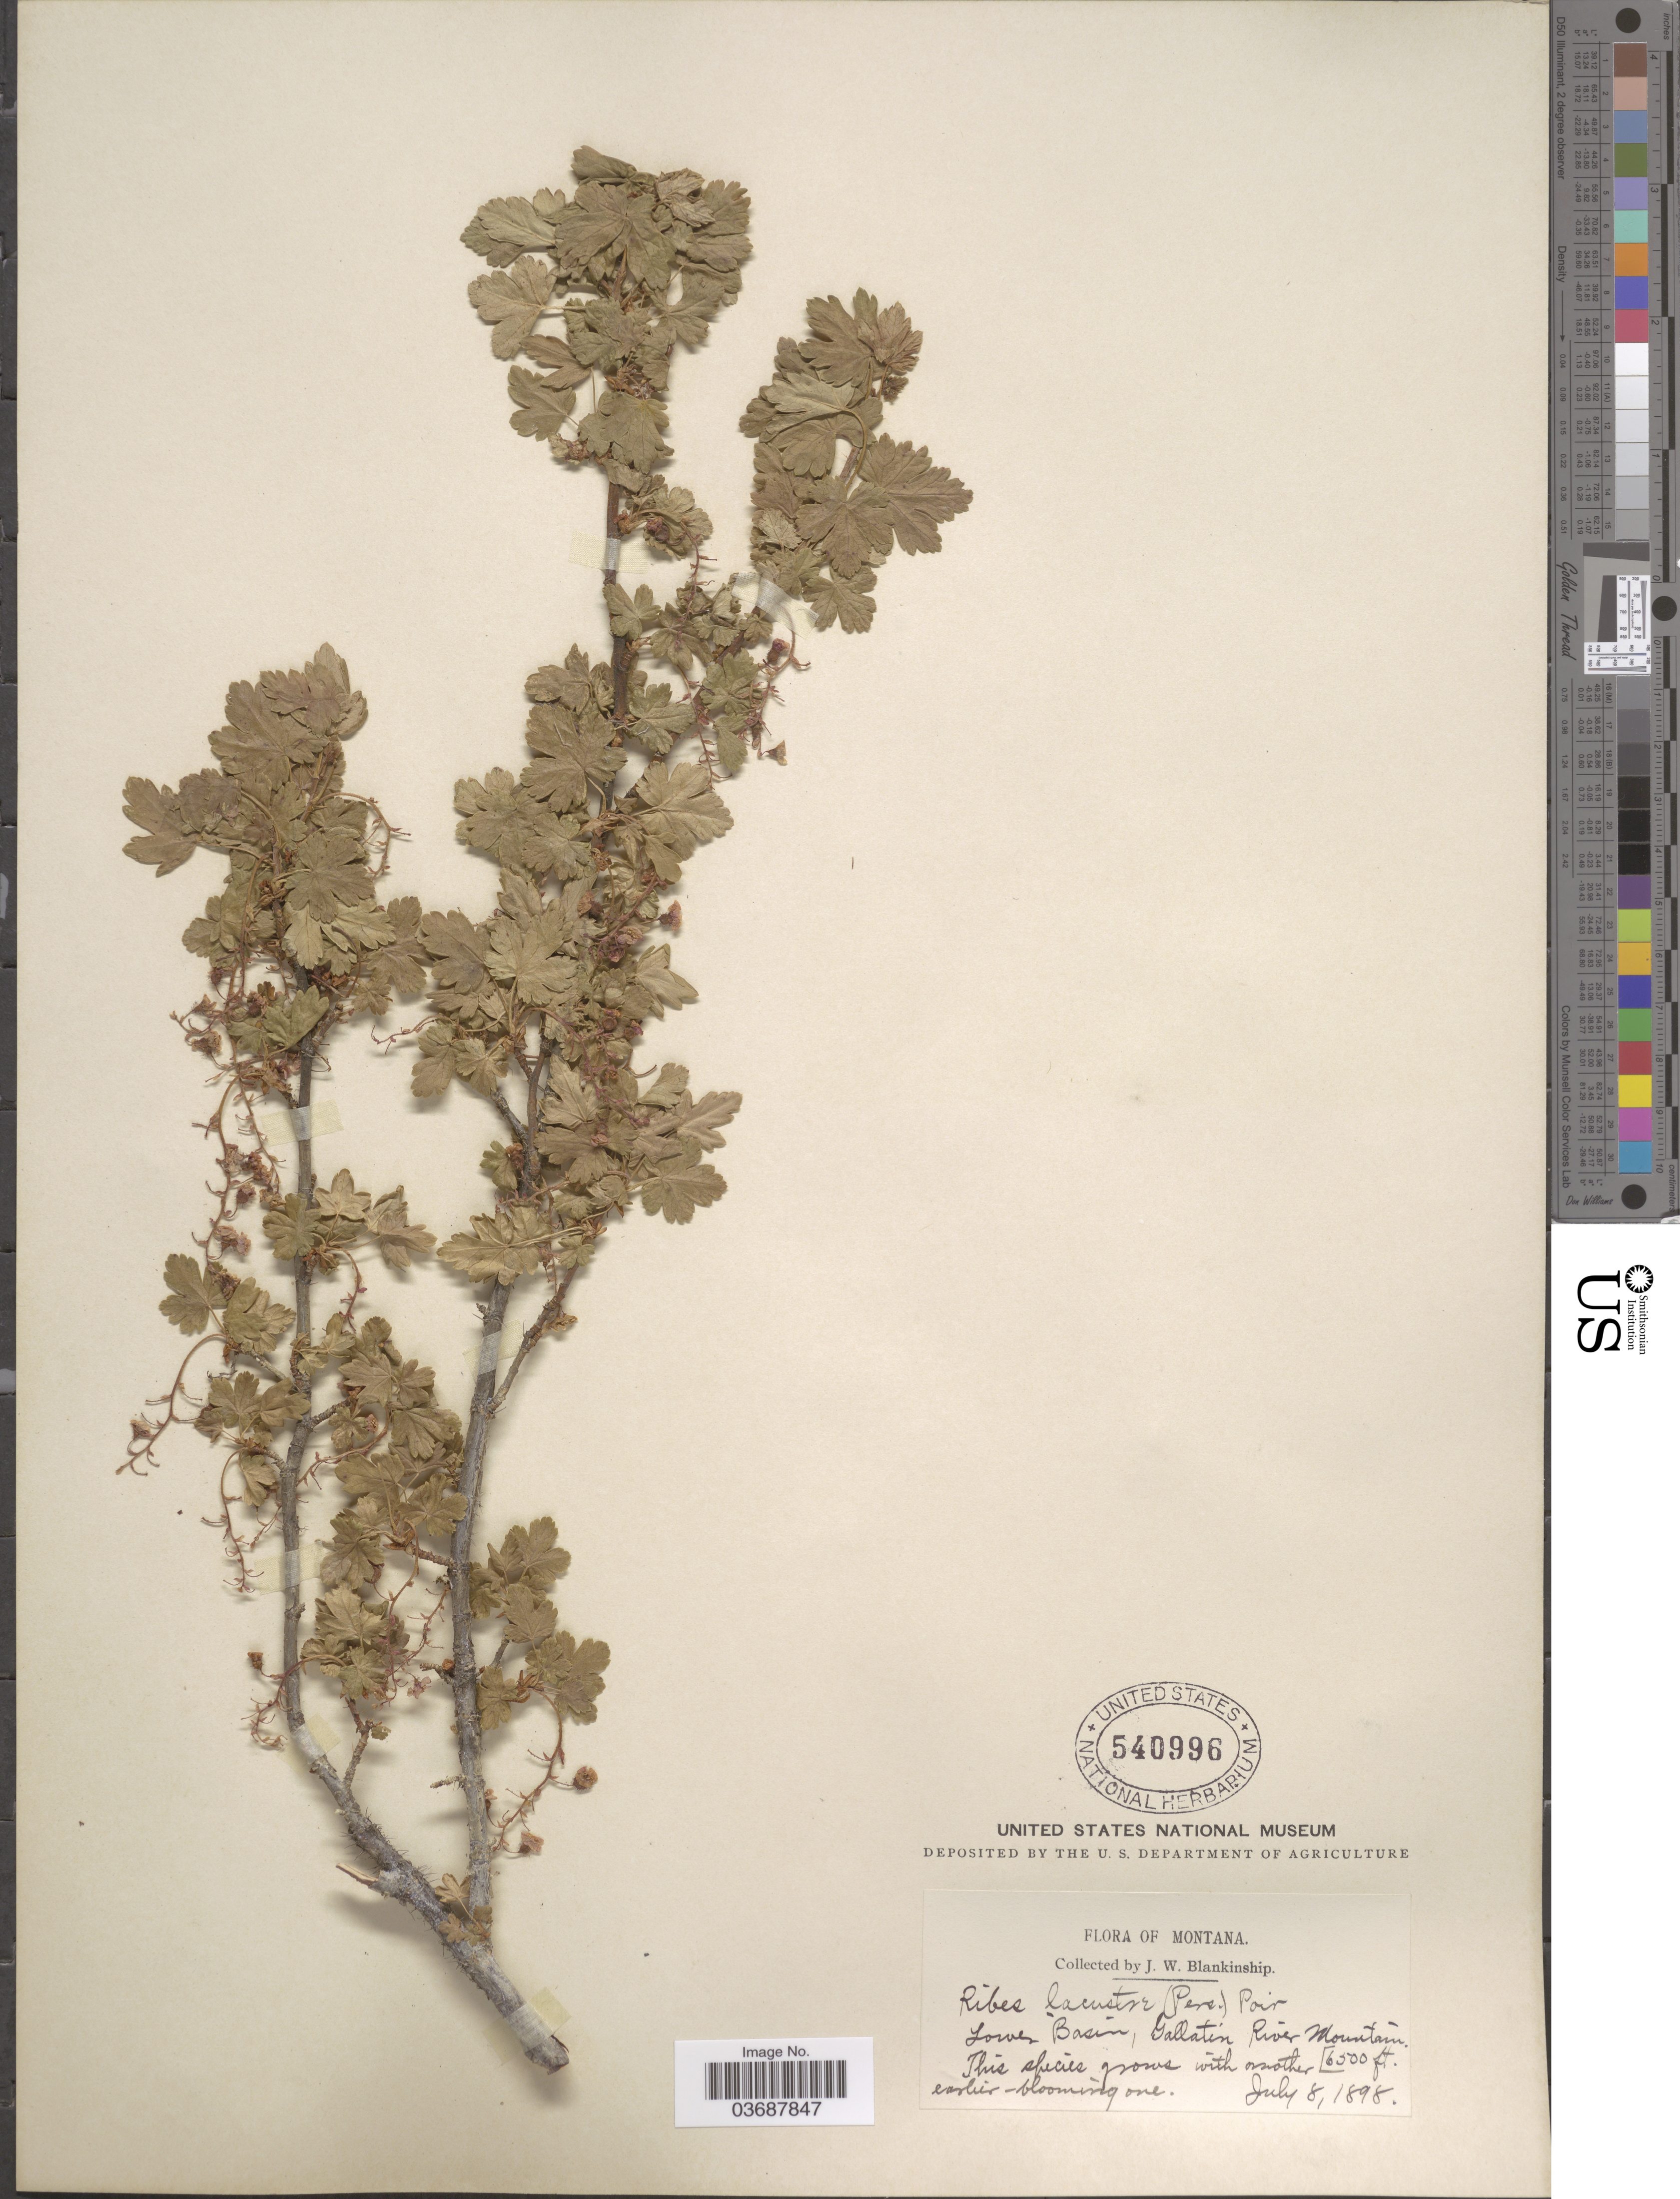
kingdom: Plantae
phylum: Tracheophyta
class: Magnoliopsida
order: Saxifragales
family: Grossulariaceae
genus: Ribes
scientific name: Ribes lacustre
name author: (Pers.) Poir.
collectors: J. W. Blankinship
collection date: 1898-07-08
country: United States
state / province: Montana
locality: Lower Basin, Gallatin River Mountain.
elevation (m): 1981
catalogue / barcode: US 540996